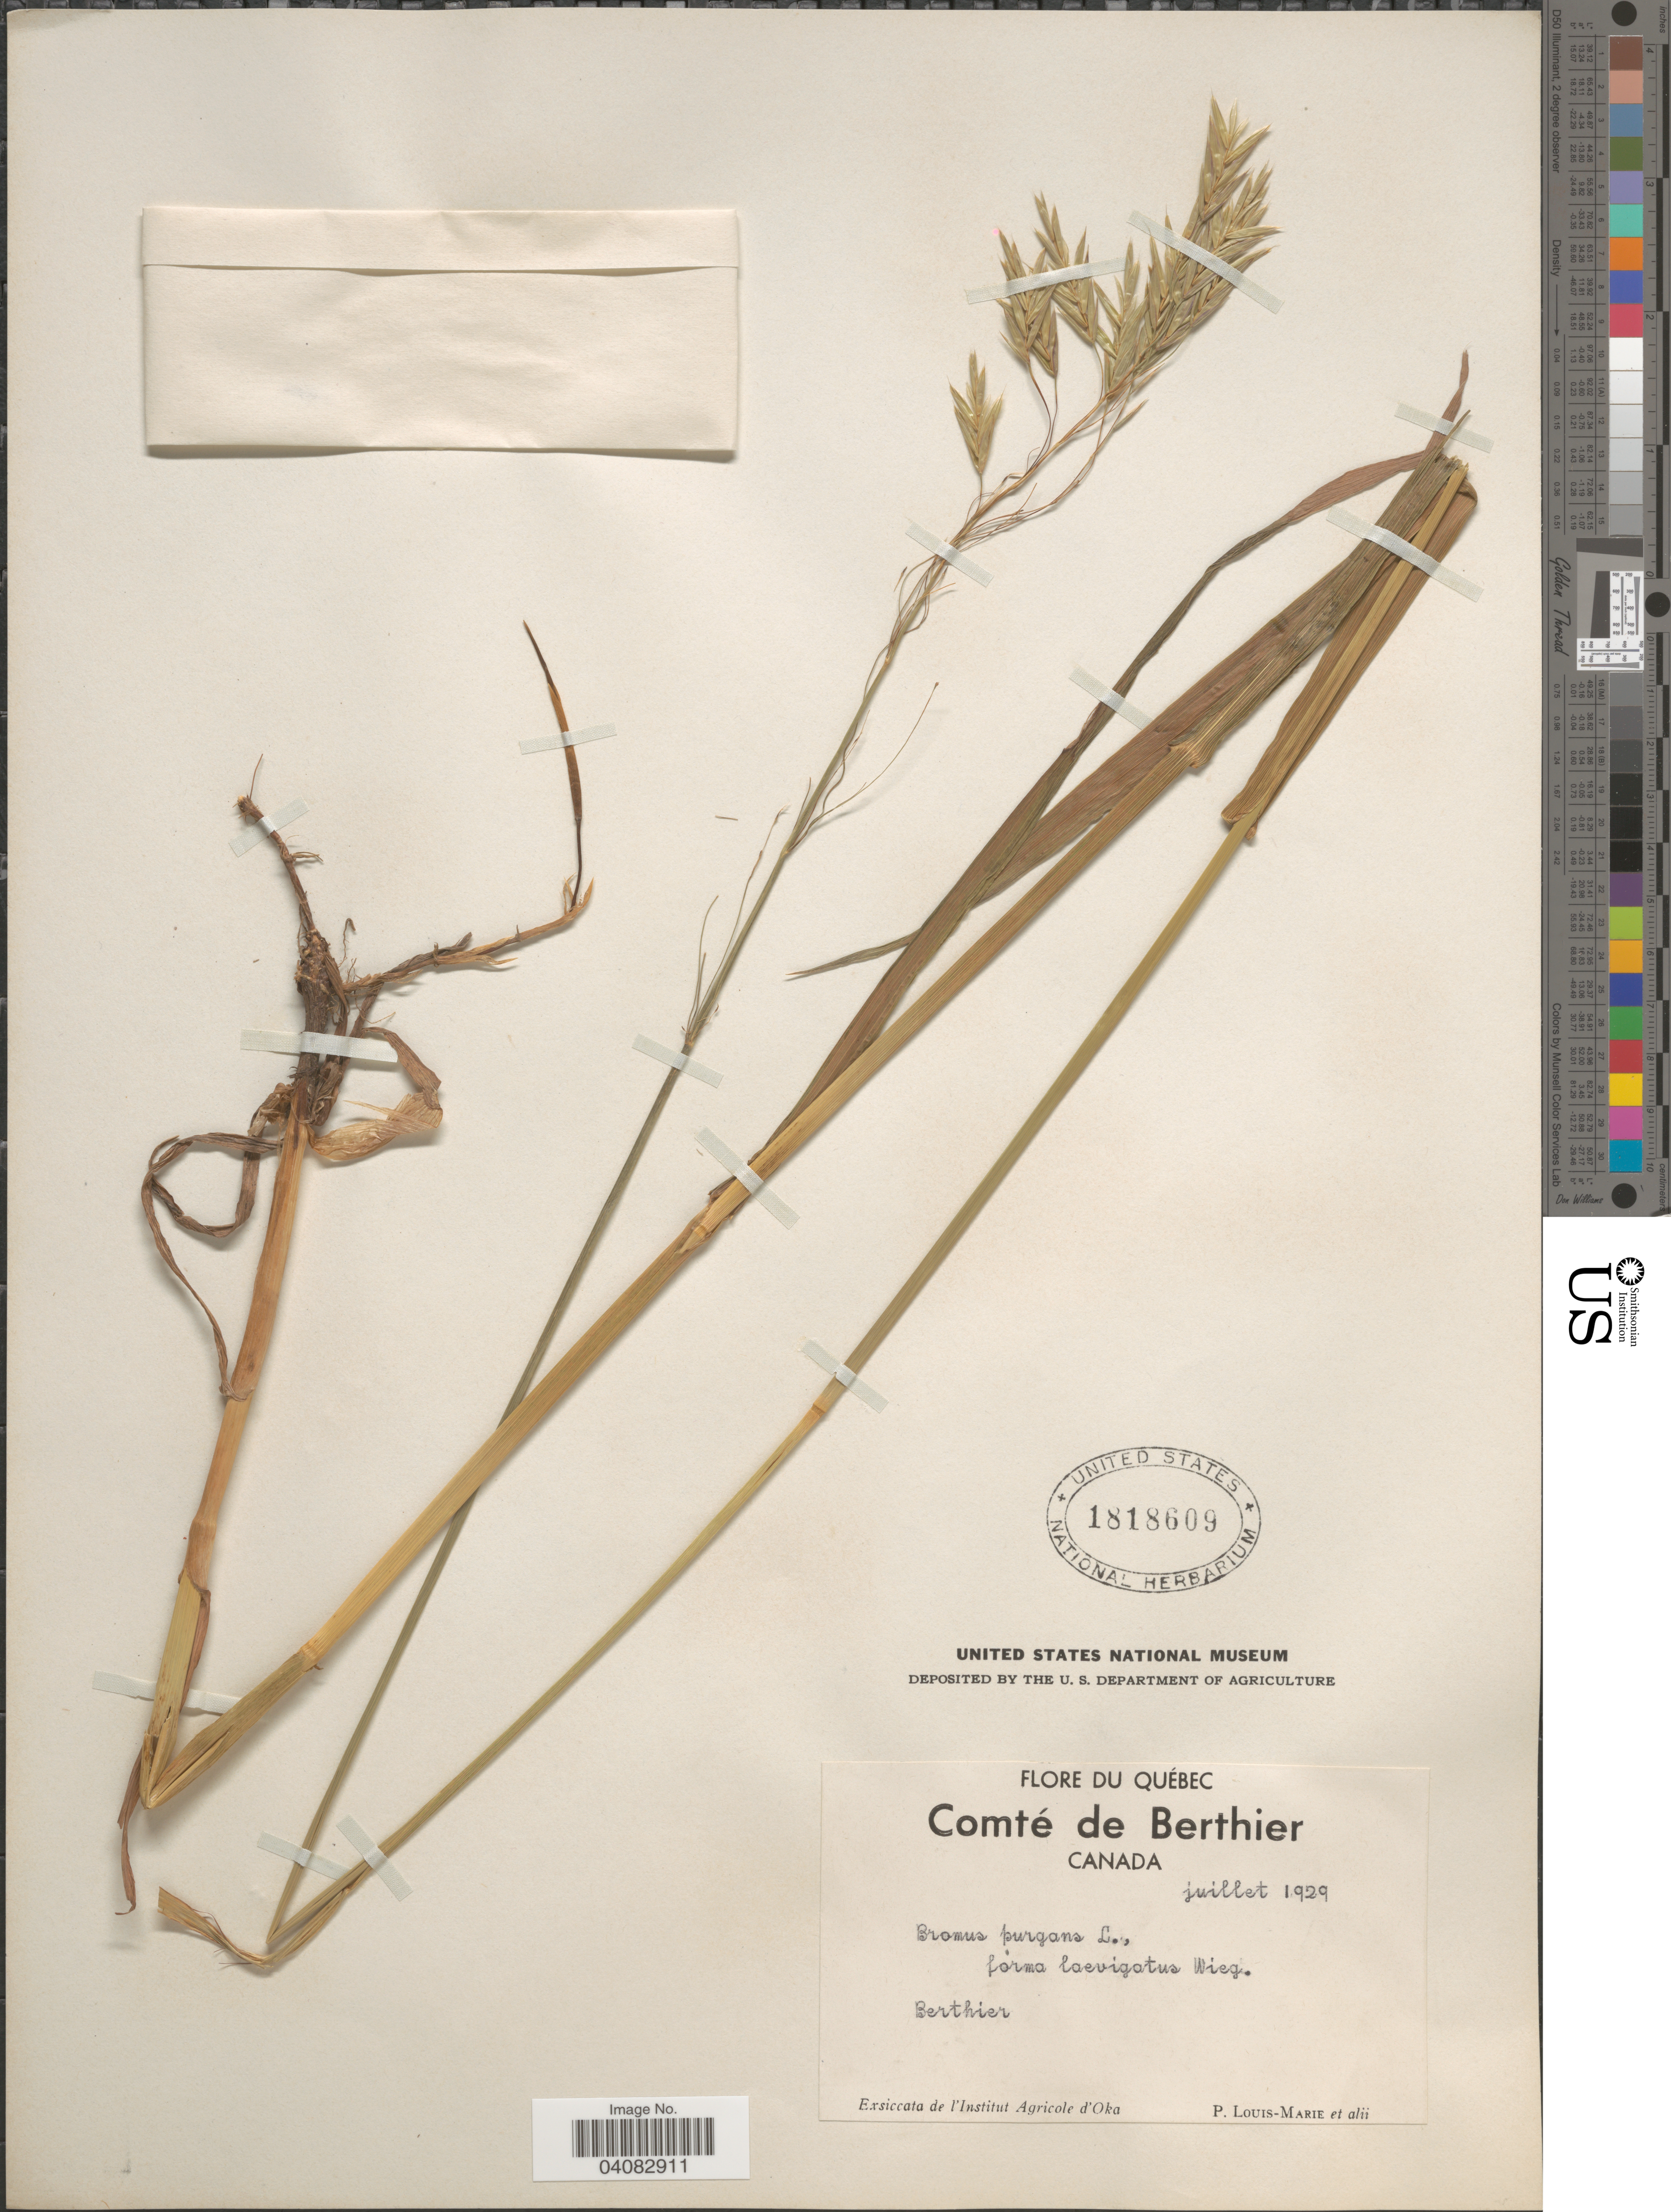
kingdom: Plantae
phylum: Tracheophyta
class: Liliopsida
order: Poales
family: Poaceae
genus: Bromus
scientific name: Bromus latiglumis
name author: (Scribn. ex Shear) Hitchc.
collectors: L.-M. LaLonde & et al.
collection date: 1929-07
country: Canada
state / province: Quebec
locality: Comté de Berthier. Berthier.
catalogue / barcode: US 1818609